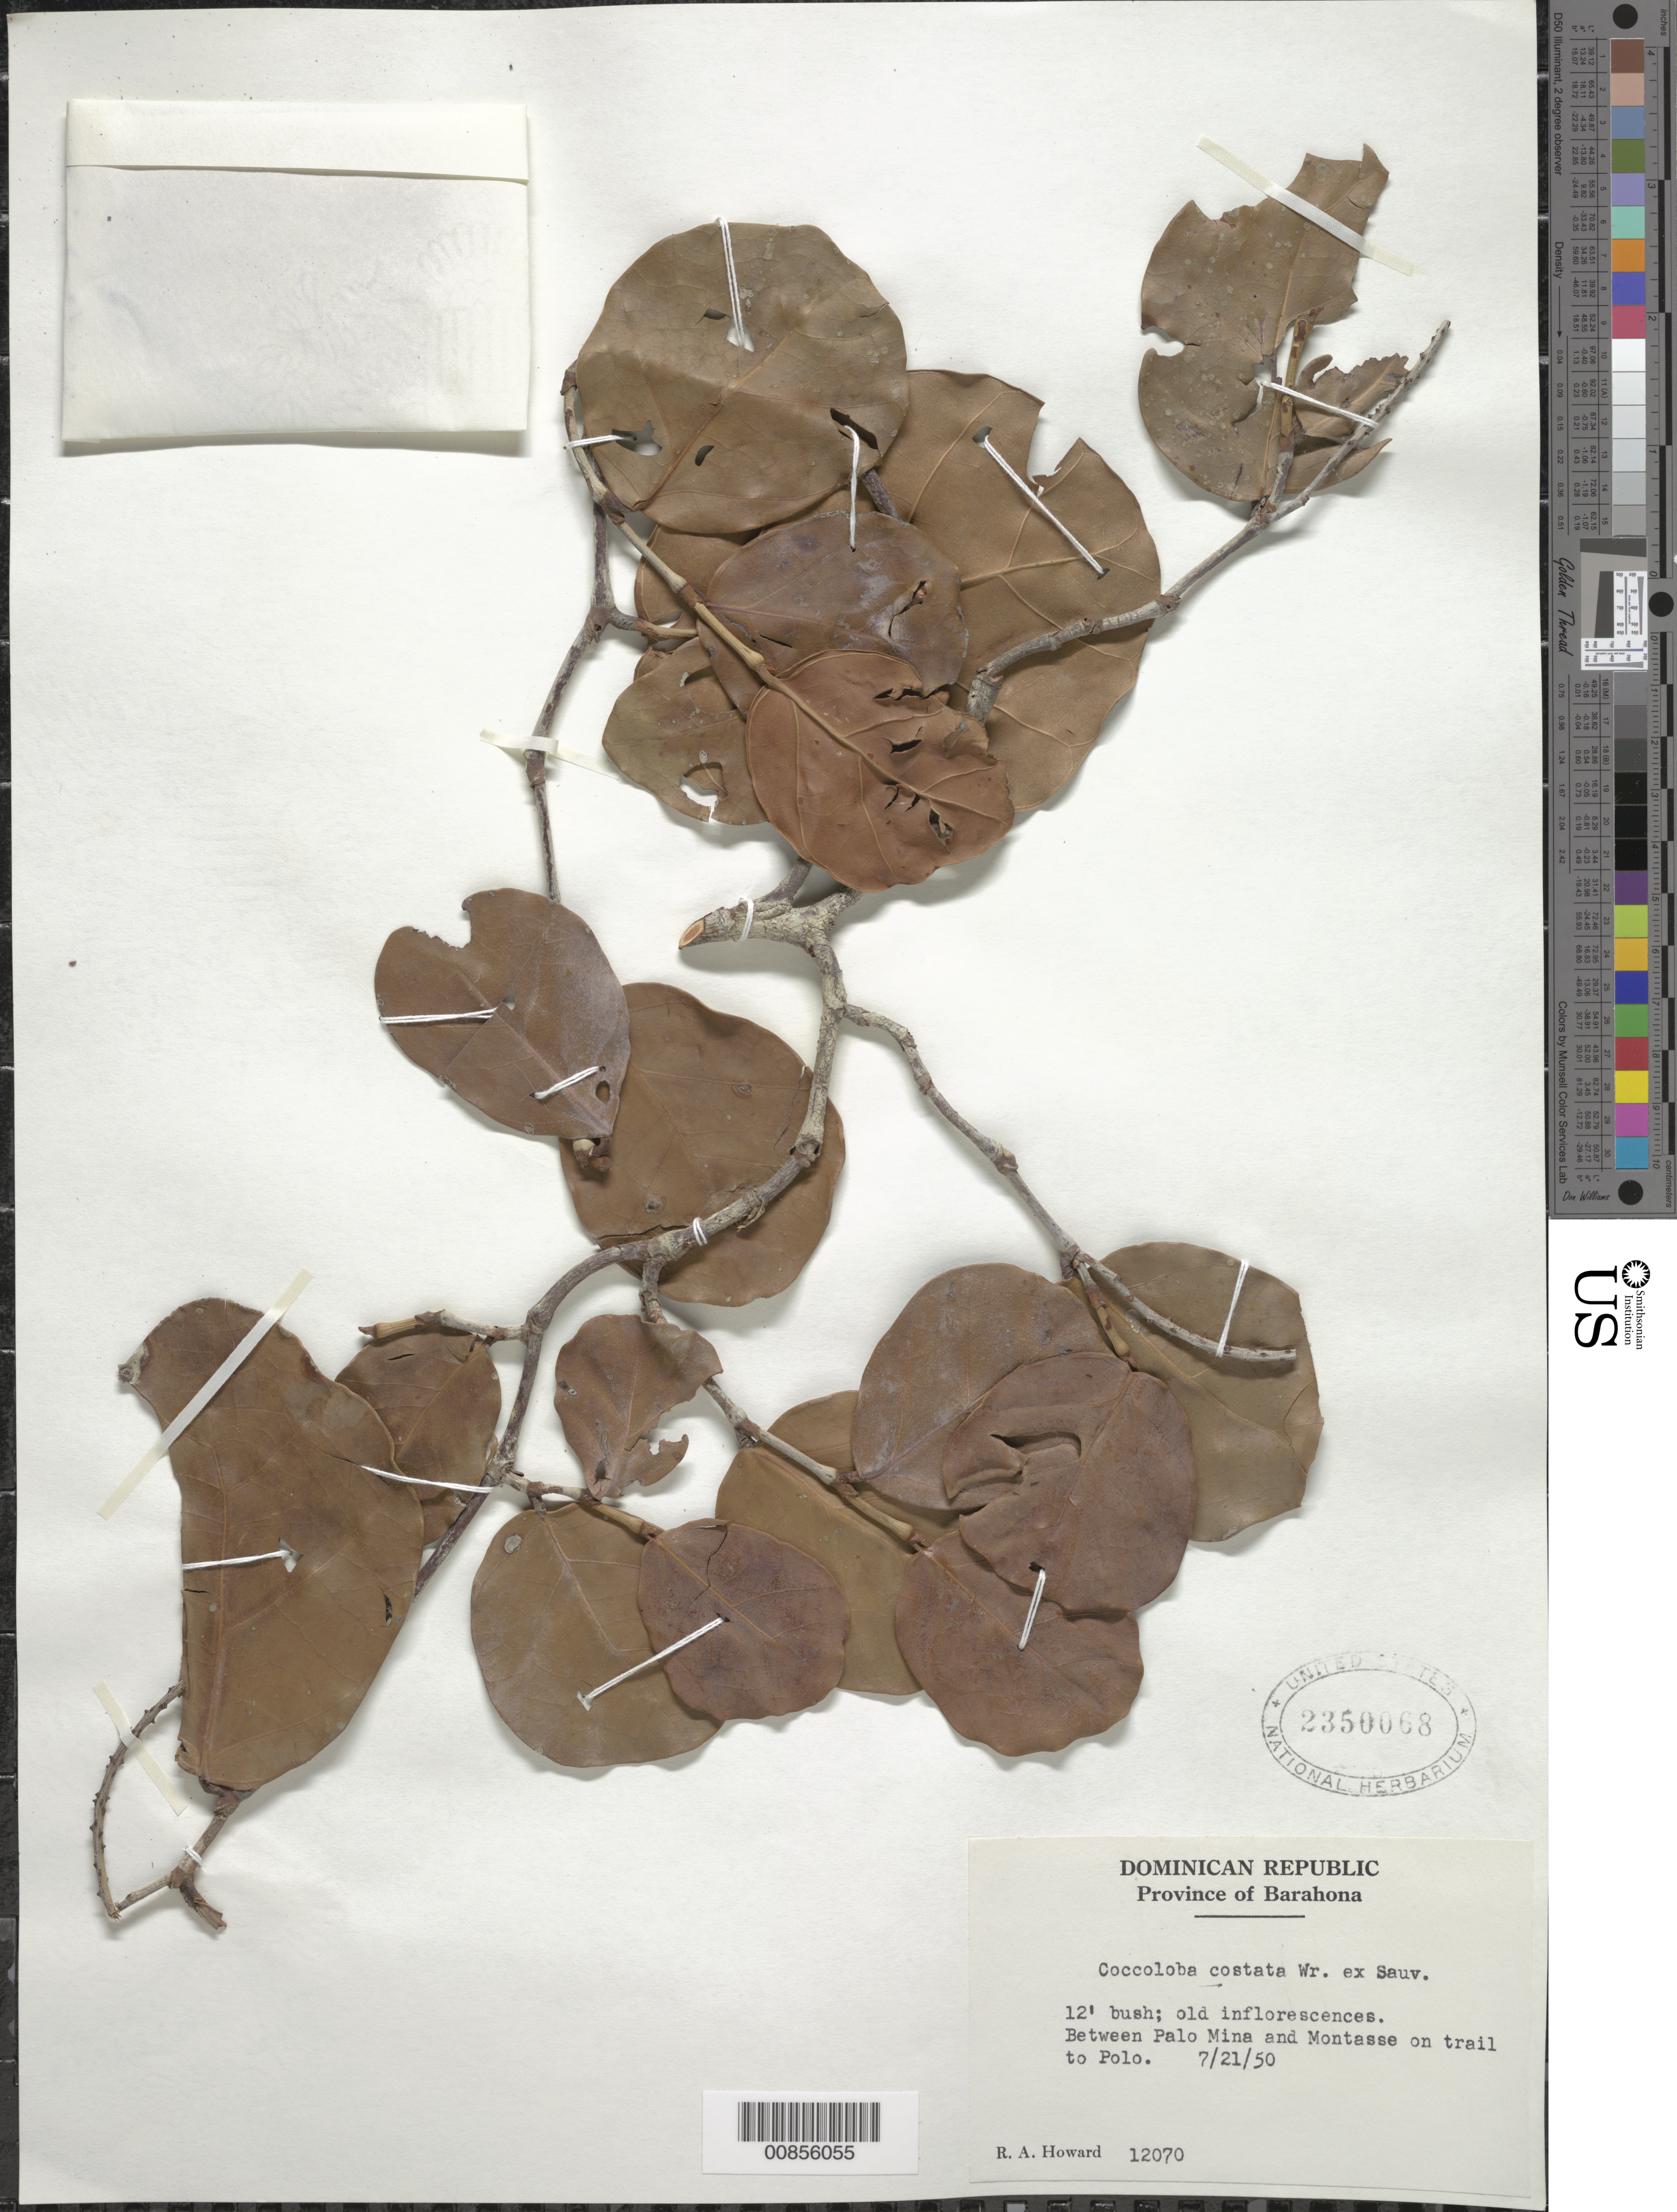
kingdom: Plantae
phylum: Tracheophyta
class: Magnoliopsida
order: Caryophyllales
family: Polygonaceae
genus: Coccoloba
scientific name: Coccoloba costata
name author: C. Wright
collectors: R. A. Howard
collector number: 12070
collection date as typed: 21 Jul 1950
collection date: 1950-07-21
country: Dominican Republic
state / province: Barahona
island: Hispaniola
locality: Between Palo Mina and Montasse on trail to Polo.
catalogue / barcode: US 2350068